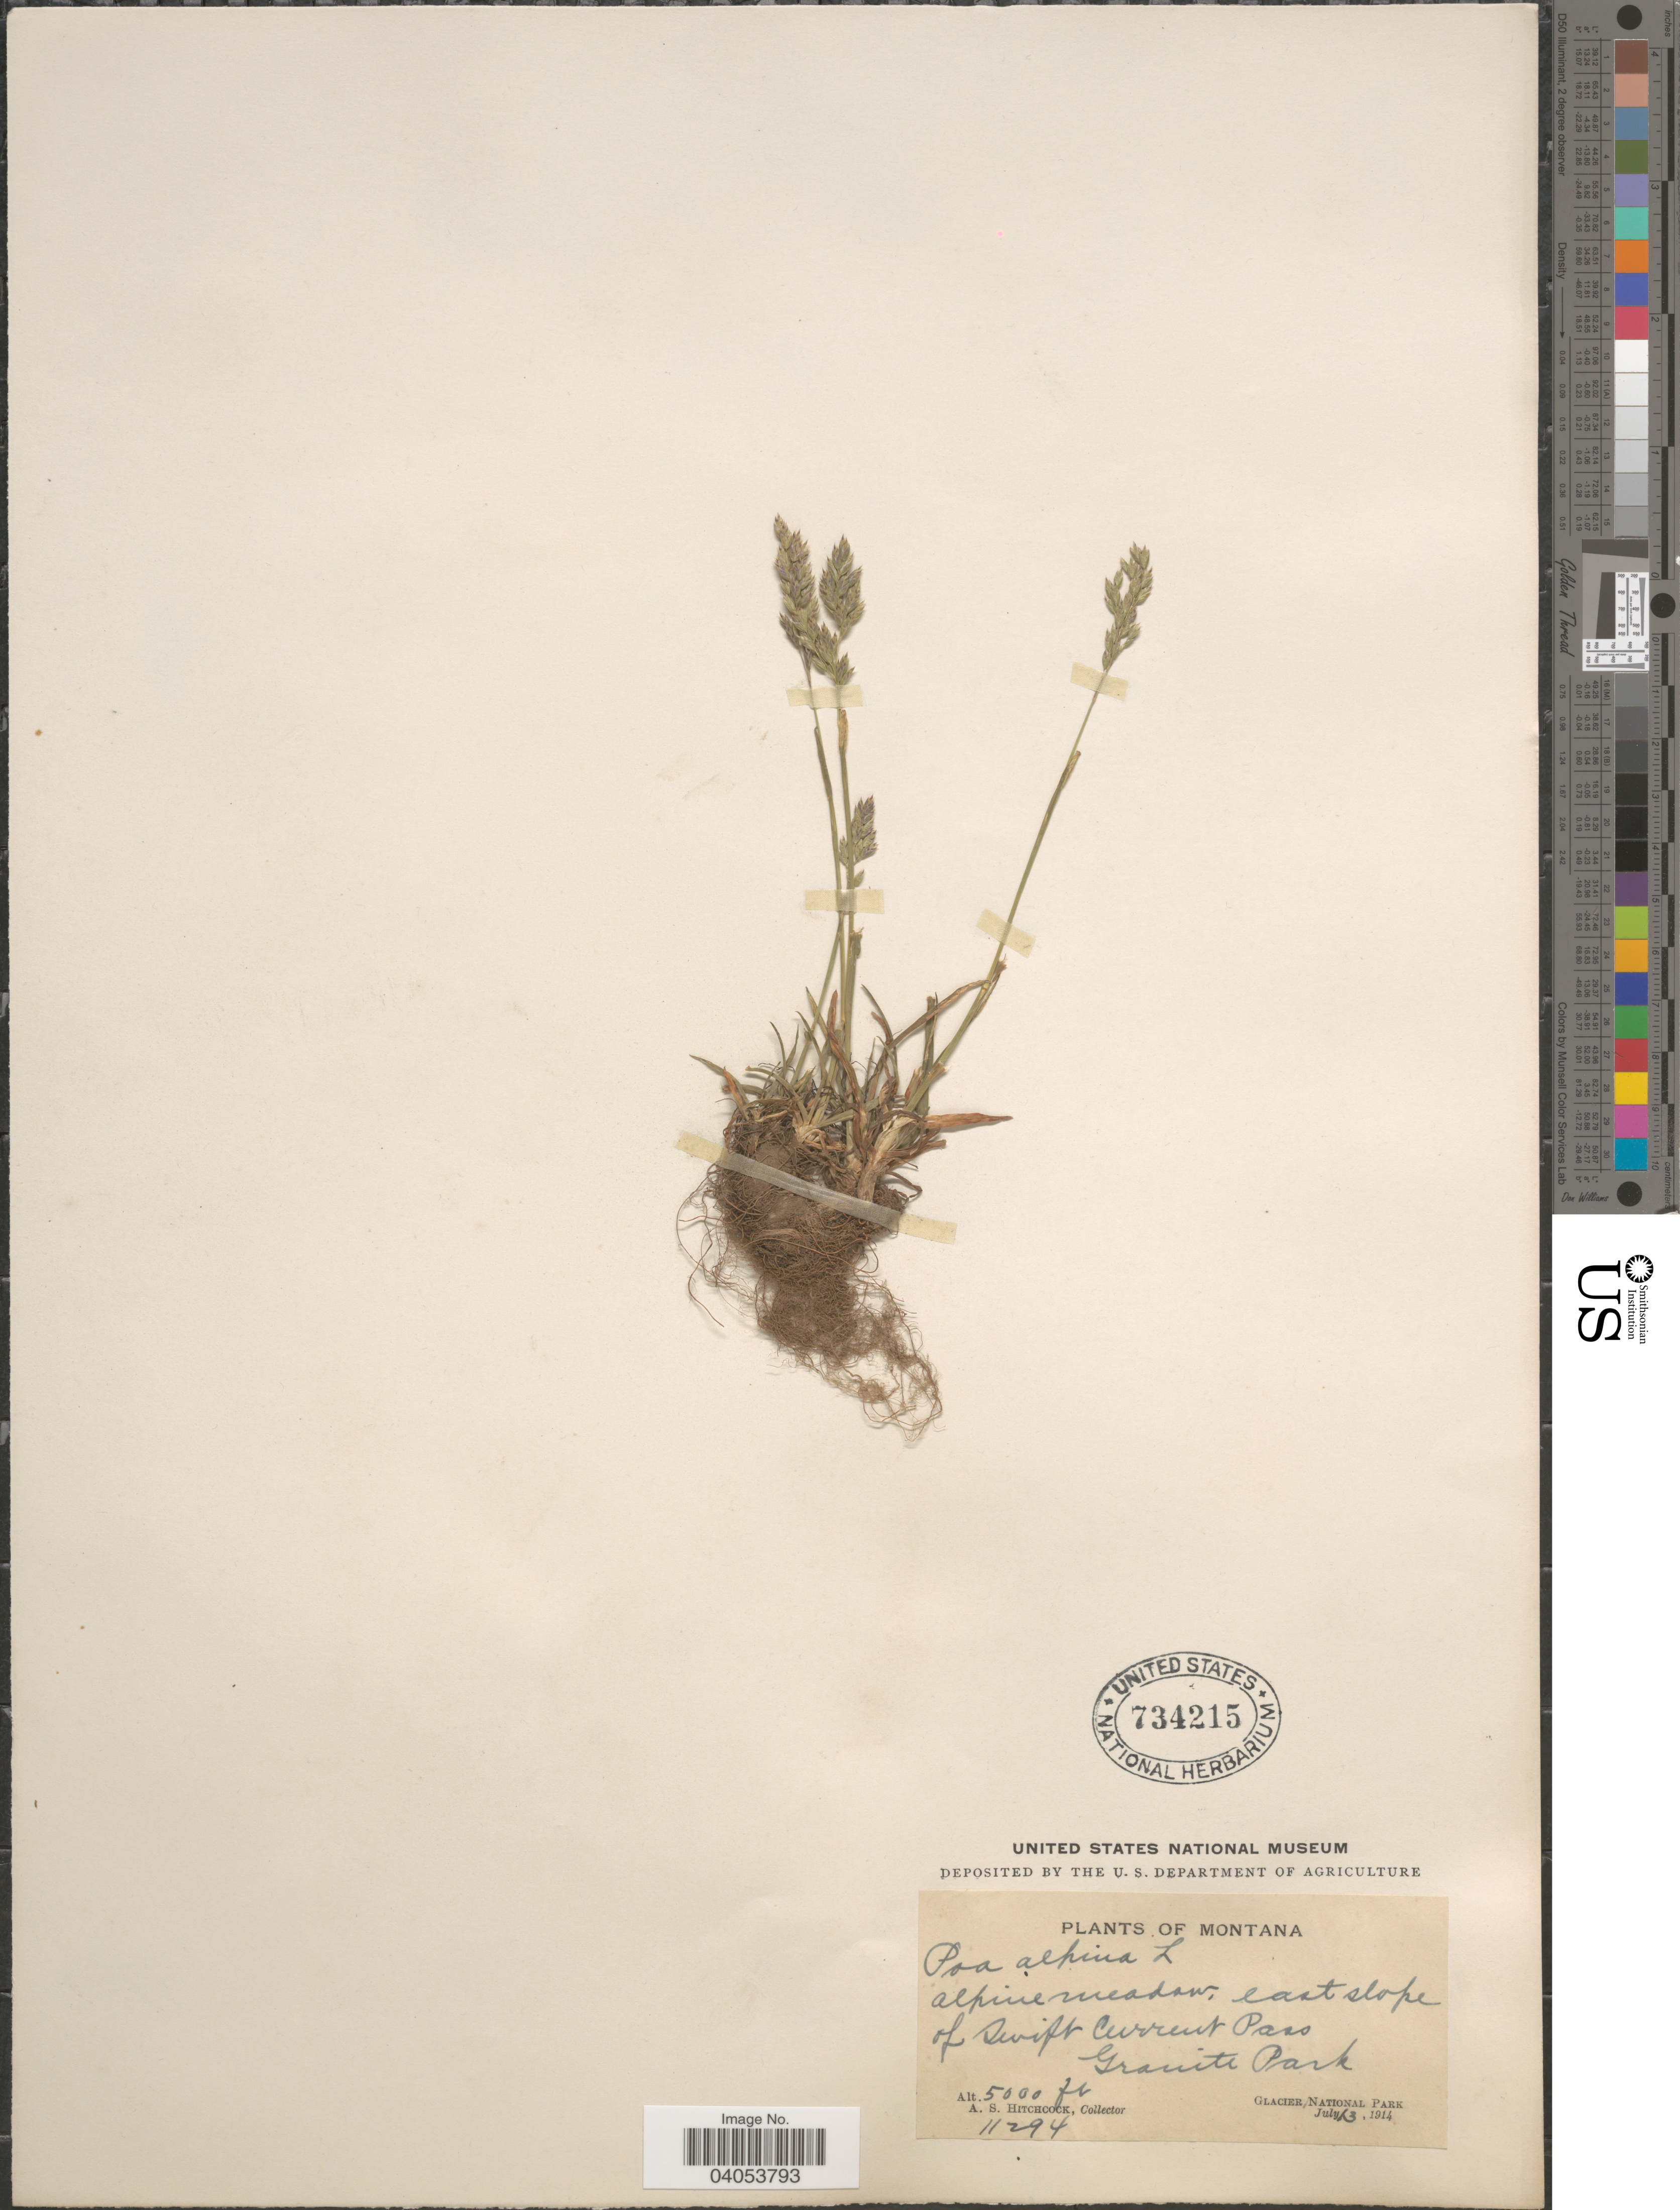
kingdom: Plantae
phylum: Tracheophyta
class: Liliopsida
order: Poales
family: Poaceae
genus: Poa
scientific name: Poa alpina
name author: L.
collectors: A. S. Hitchcock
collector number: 11294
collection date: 1914-07-13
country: United States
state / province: Montana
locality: Alpine meadow, east slope of Swift Current Pass. Granite Park. Glacier National Park.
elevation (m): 1524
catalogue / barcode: US 734215